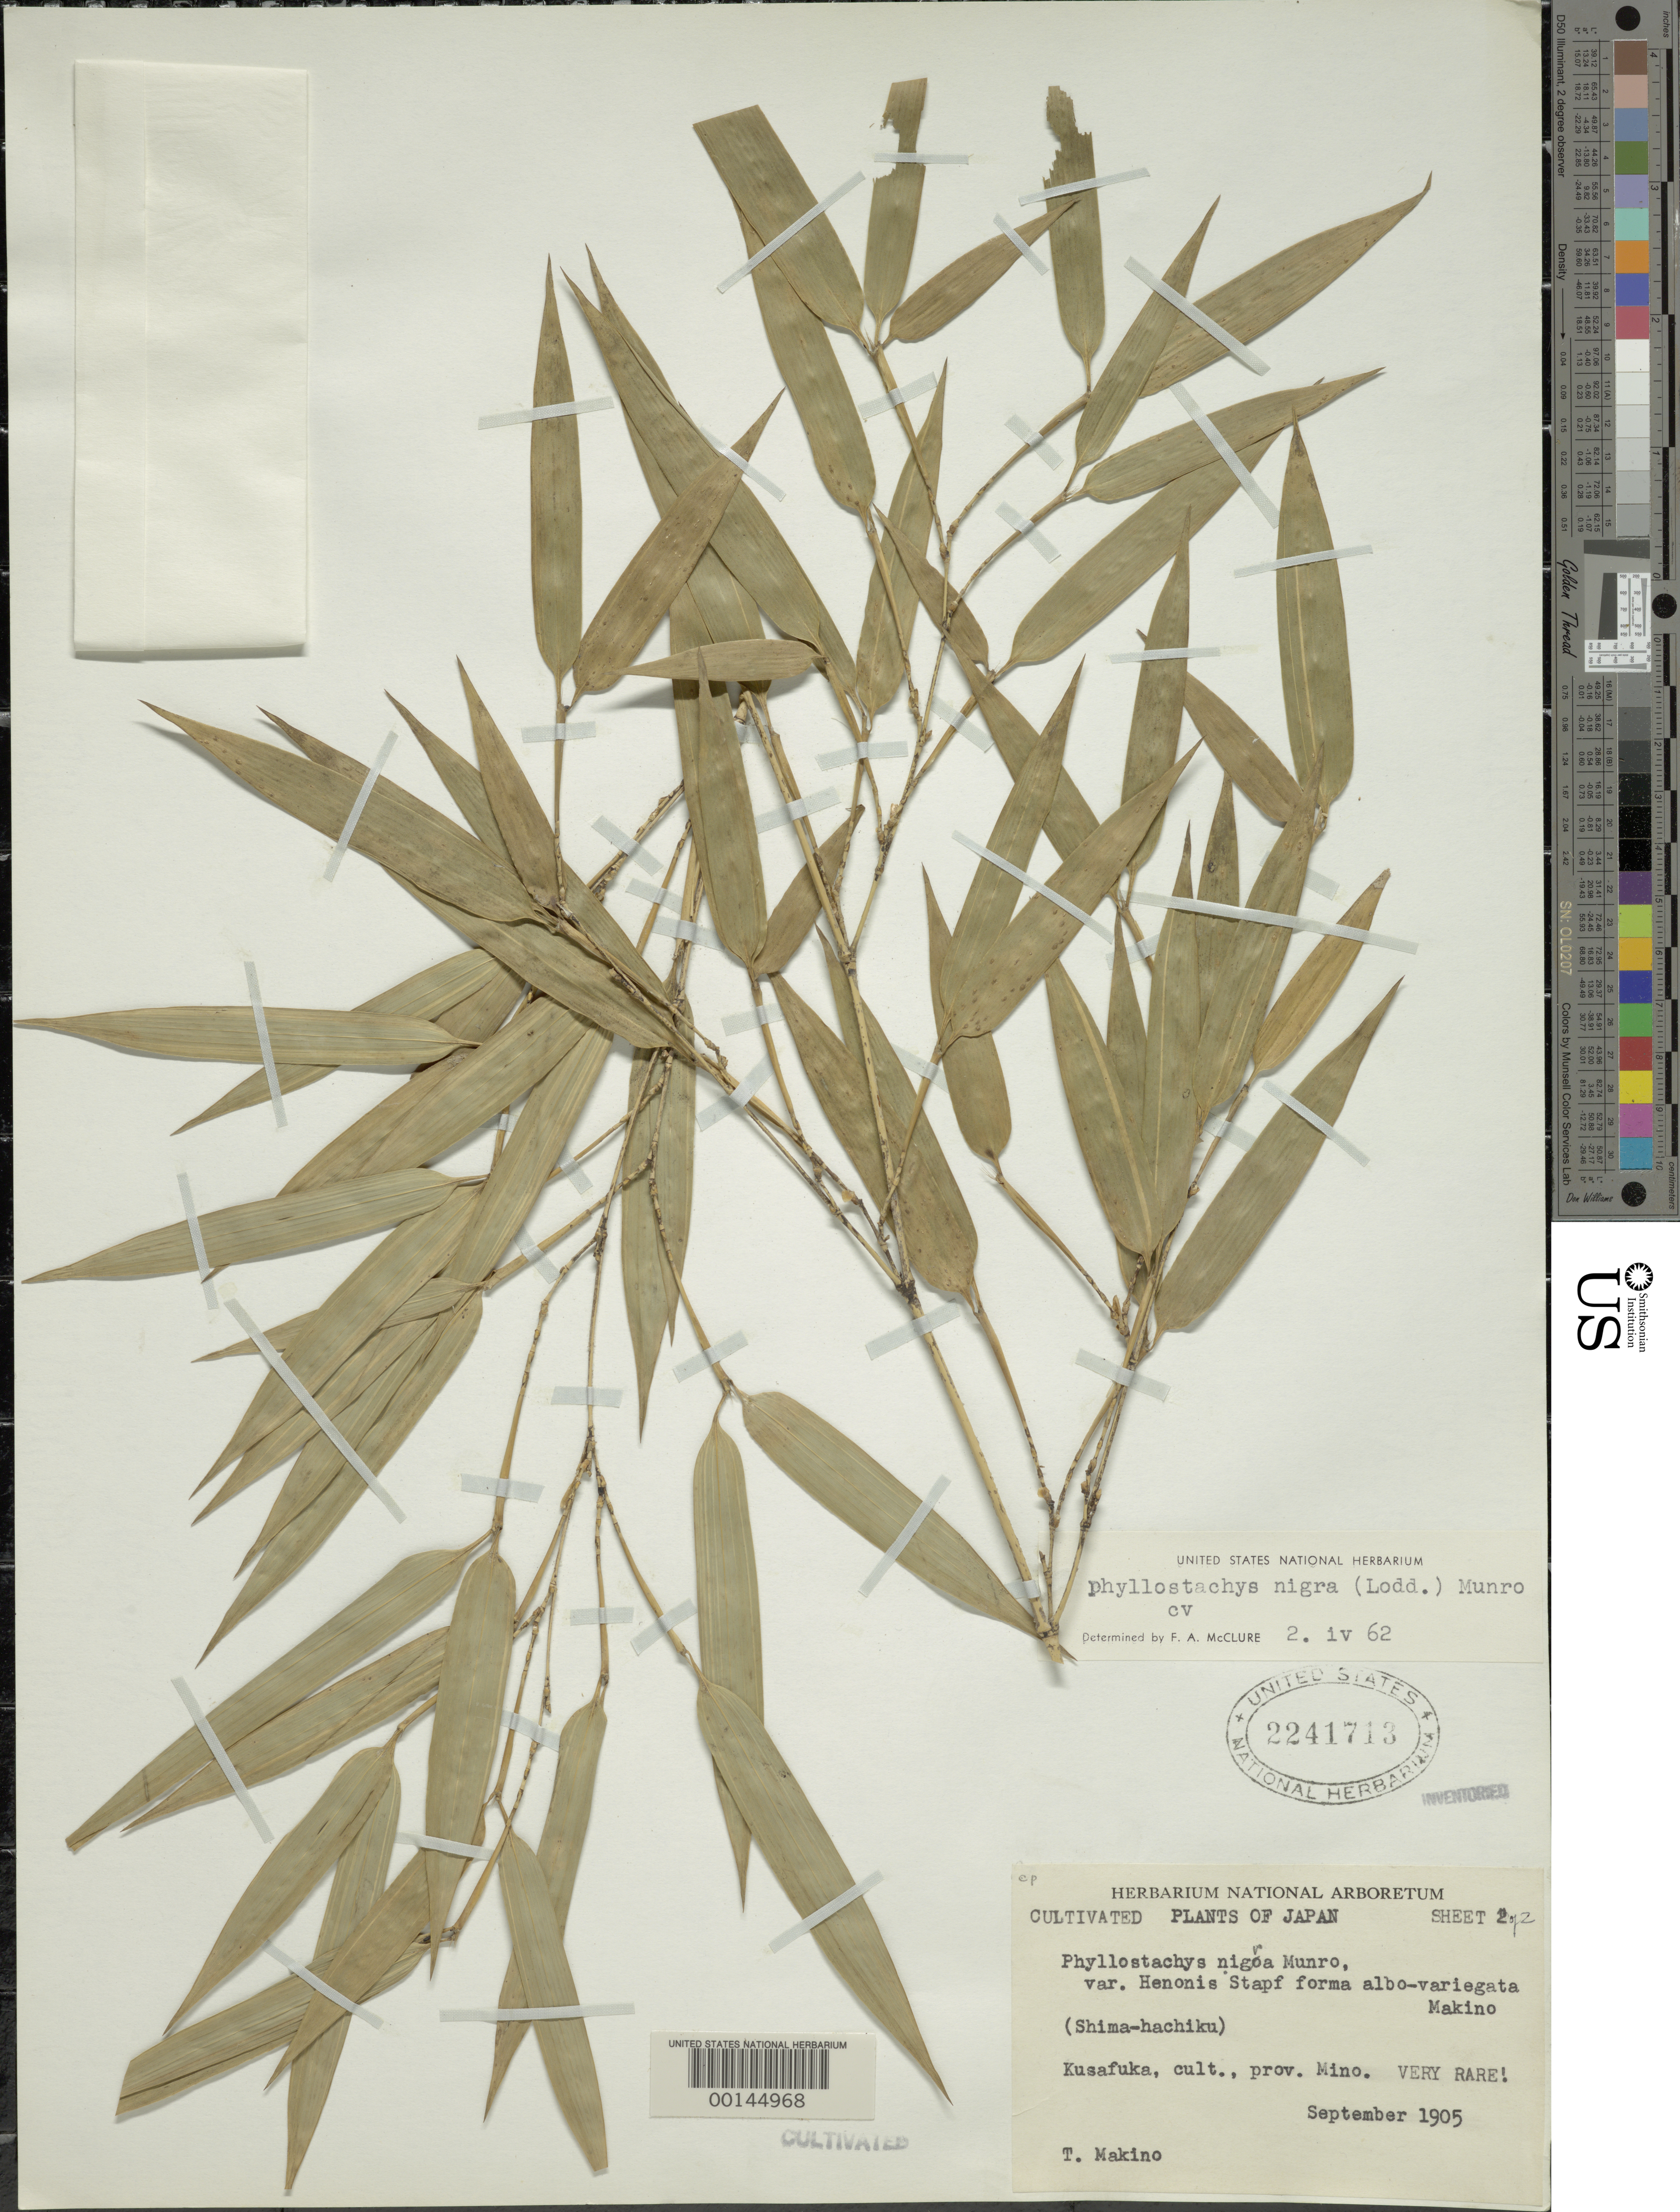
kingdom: Plantae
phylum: Tracheophyta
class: Liliopsida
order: Poales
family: Poaceae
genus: Phyllostachys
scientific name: Phyllostachys nigra var. henonis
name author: (Mitford) Stapf ex Rendle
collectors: T. Makino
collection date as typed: Sep 1905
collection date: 1905-09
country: Japan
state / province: Tokyo, Federal City of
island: Honshu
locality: Uino, kusafuka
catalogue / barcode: US 2241713